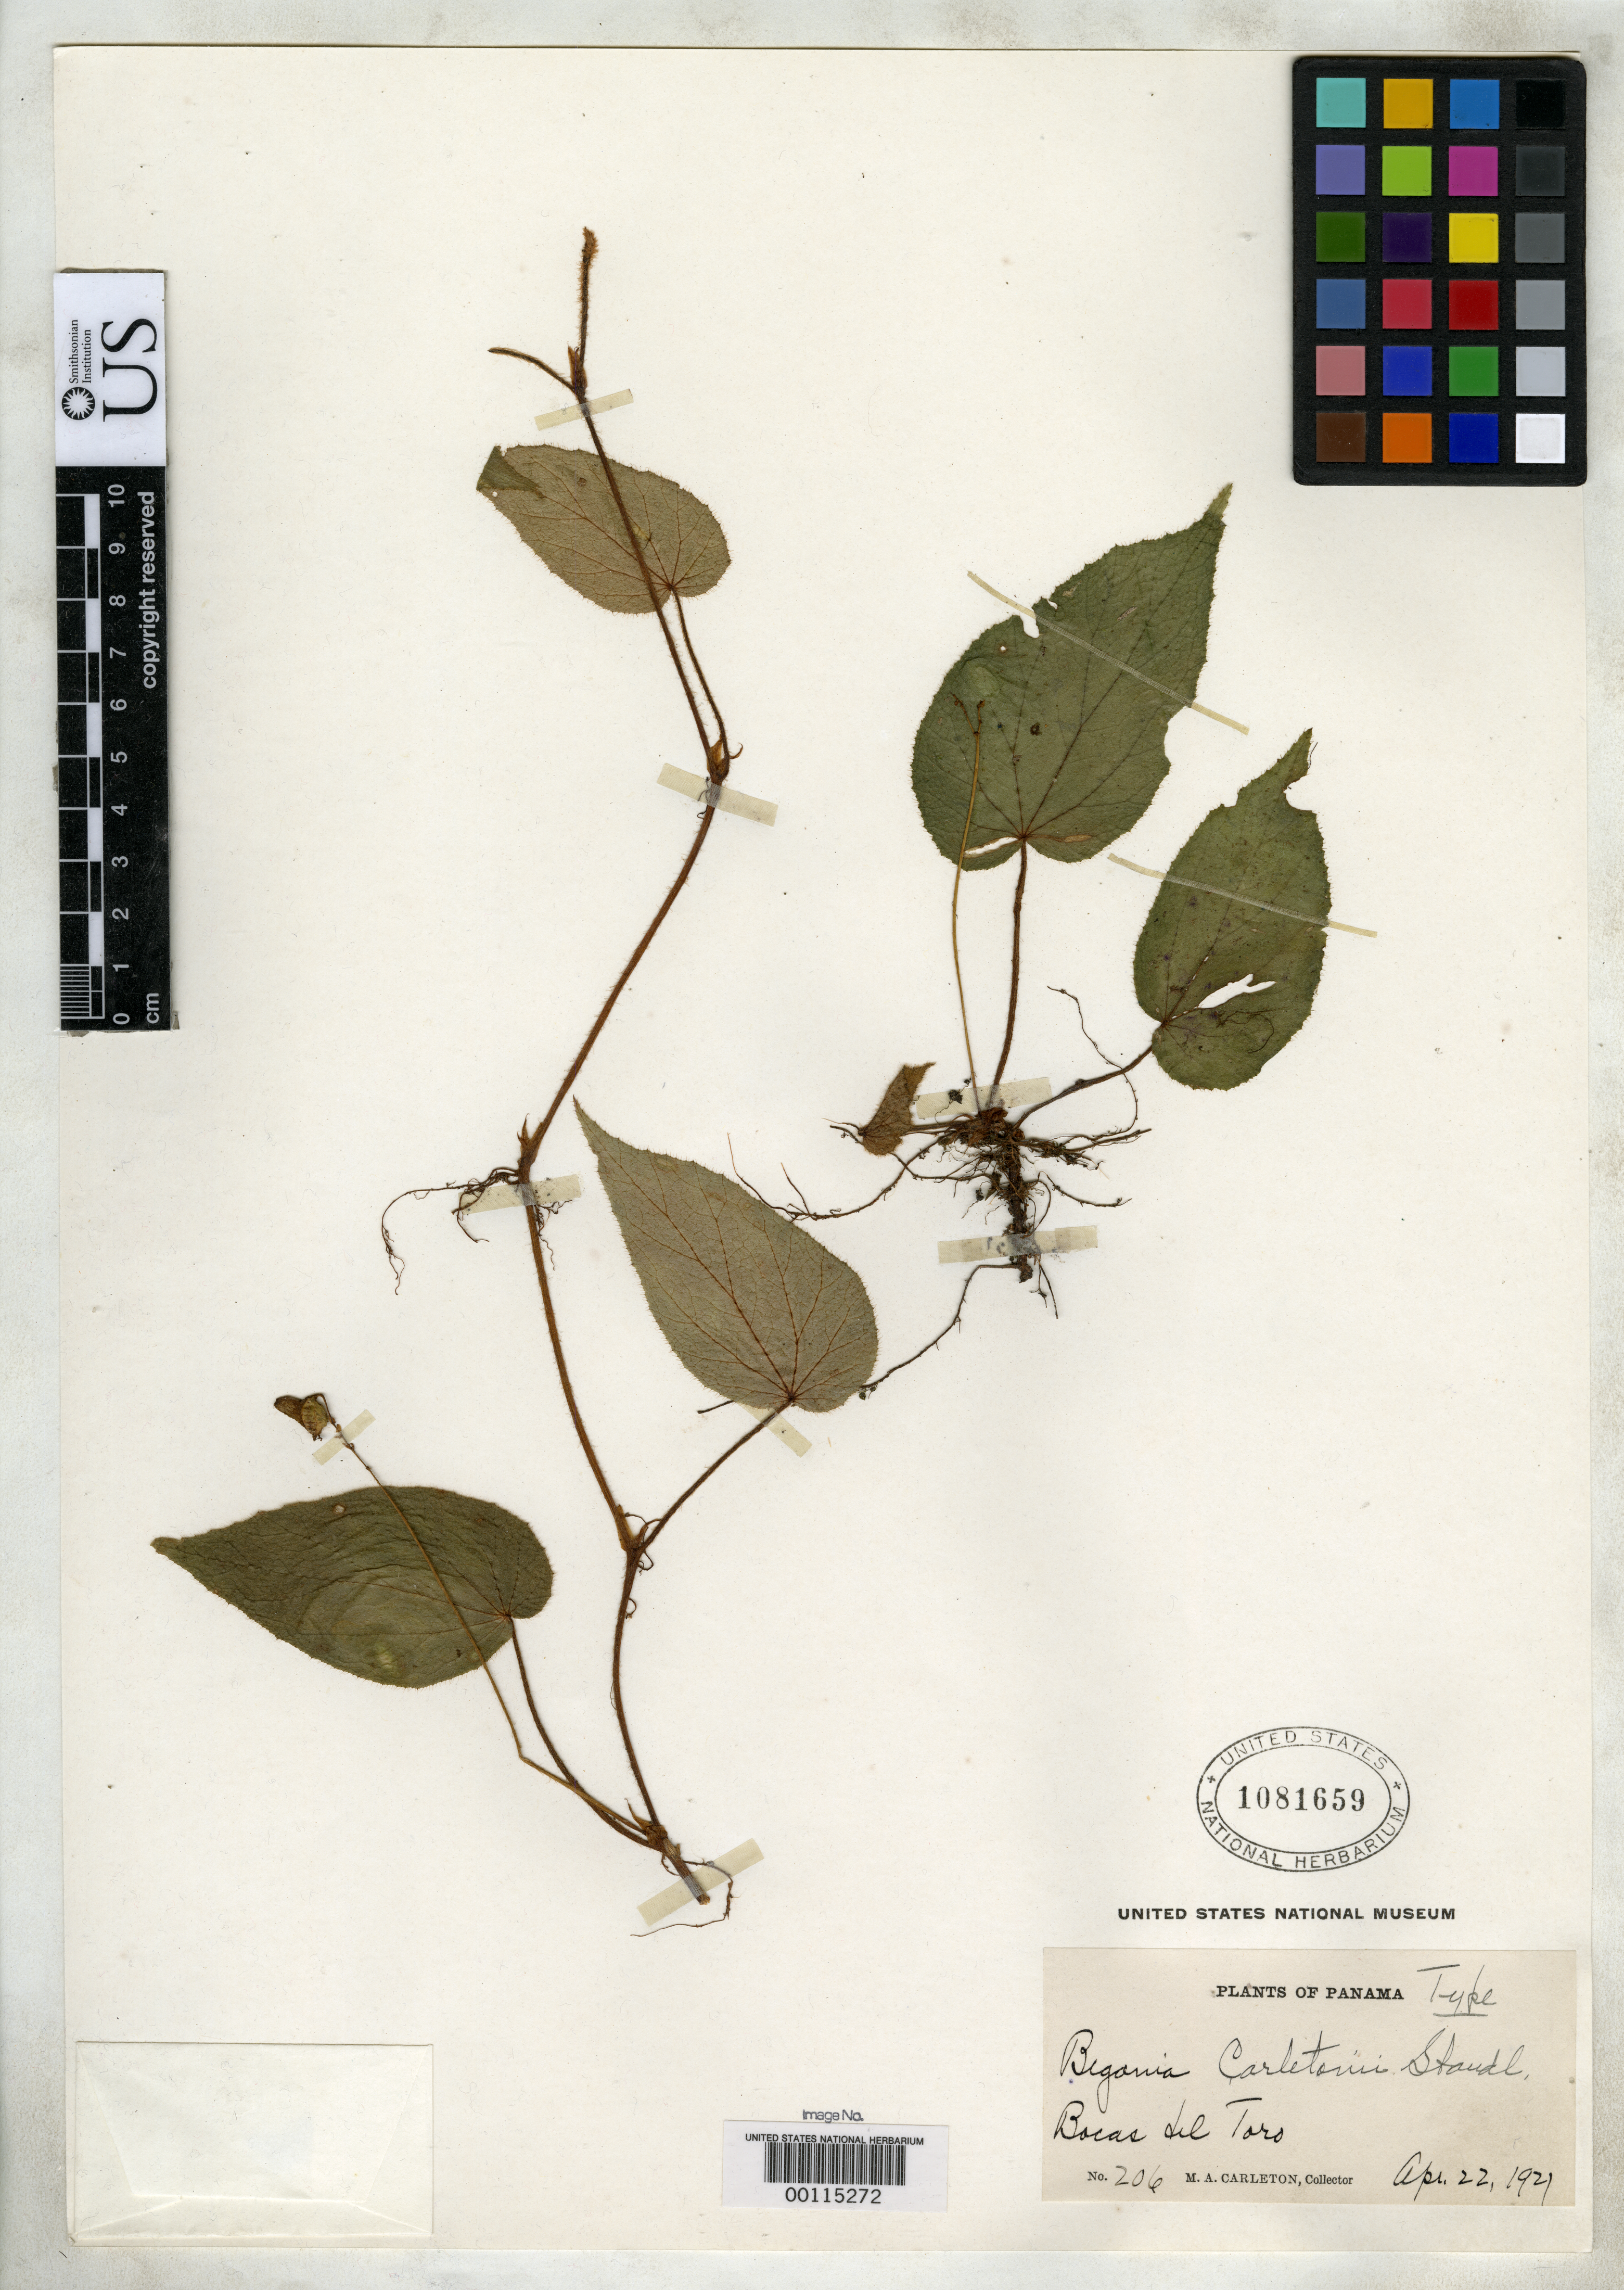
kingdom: Plantae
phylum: Tracheophyta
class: Magnoliopsida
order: Cucurbitales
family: Begoniaceae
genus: Begonia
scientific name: Begonia carletonii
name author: Standl.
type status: Holotype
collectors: M. A. Carleton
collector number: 206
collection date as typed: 22 Apr 1921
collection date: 1921-04-22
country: Panama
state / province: Bocas del Toro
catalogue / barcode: US 1081659